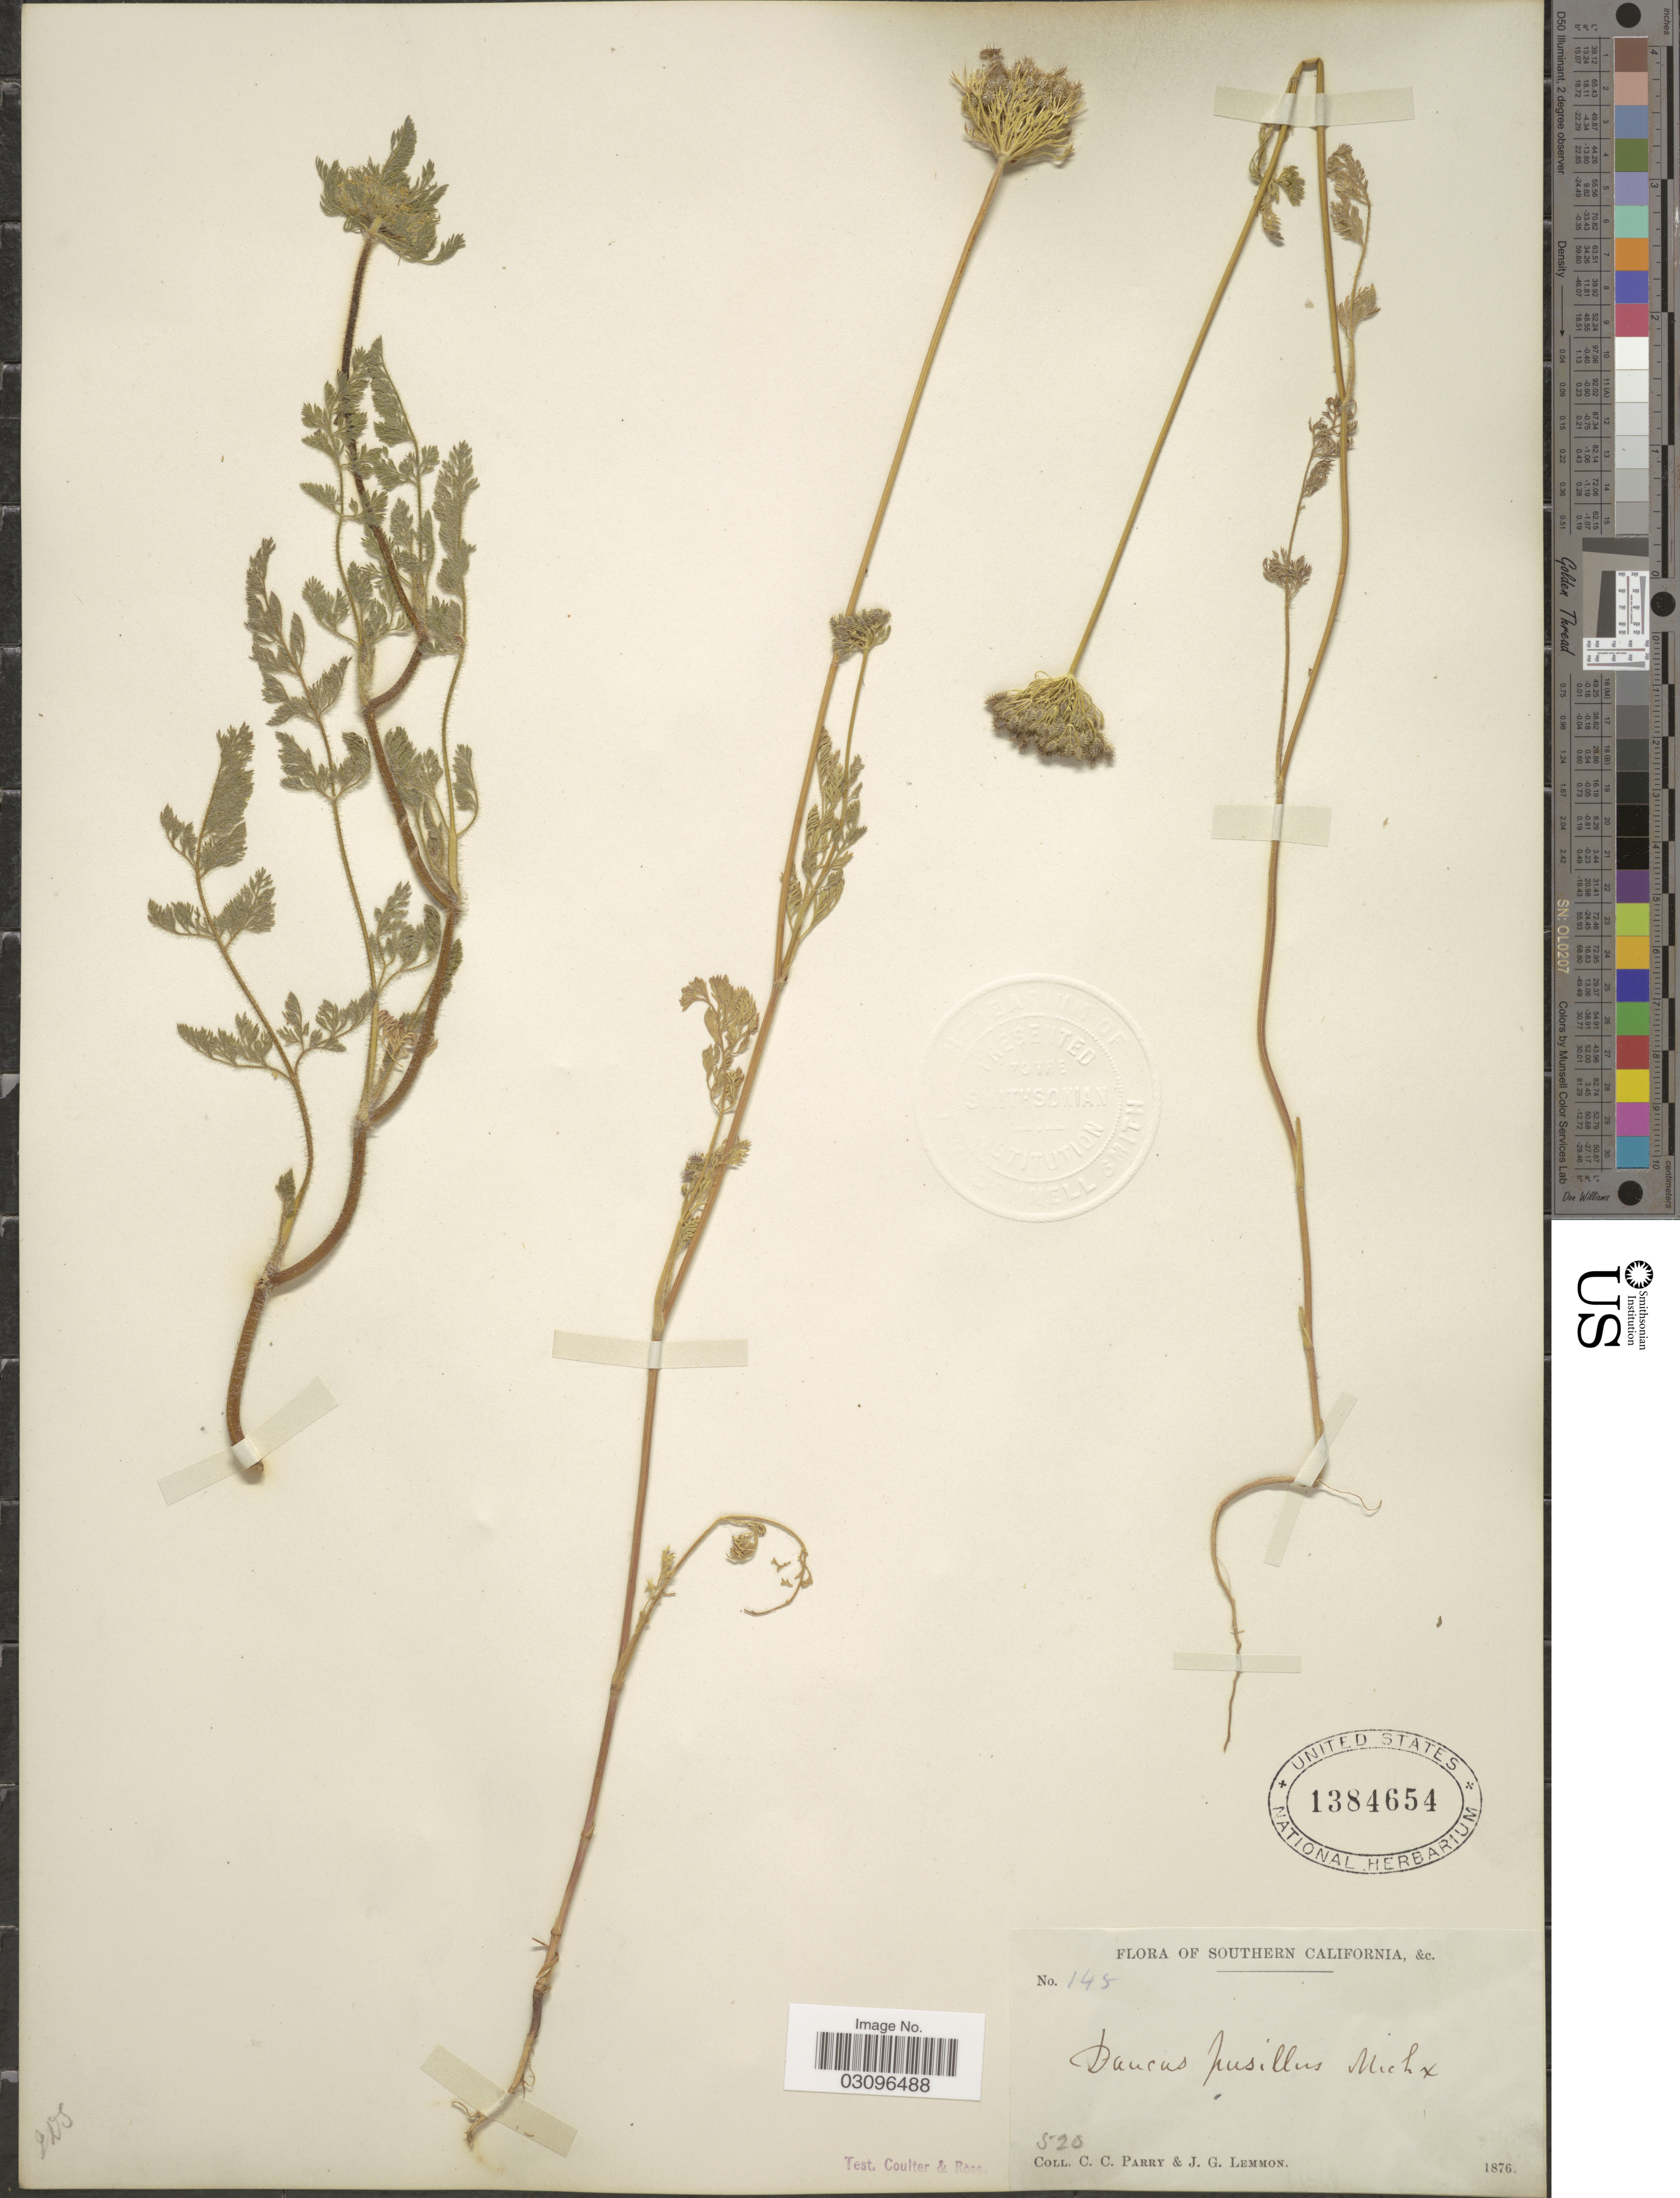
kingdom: Plantae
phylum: Tracheophyta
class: Magnoliopsida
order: Apiales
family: Apiaceae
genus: Daucus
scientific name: Daucus pusillus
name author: Michx.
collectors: C. C. Parry & J. Lemmon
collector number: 145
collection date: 1876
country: United States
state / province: California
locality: Southern California.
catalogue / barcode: US 1384654